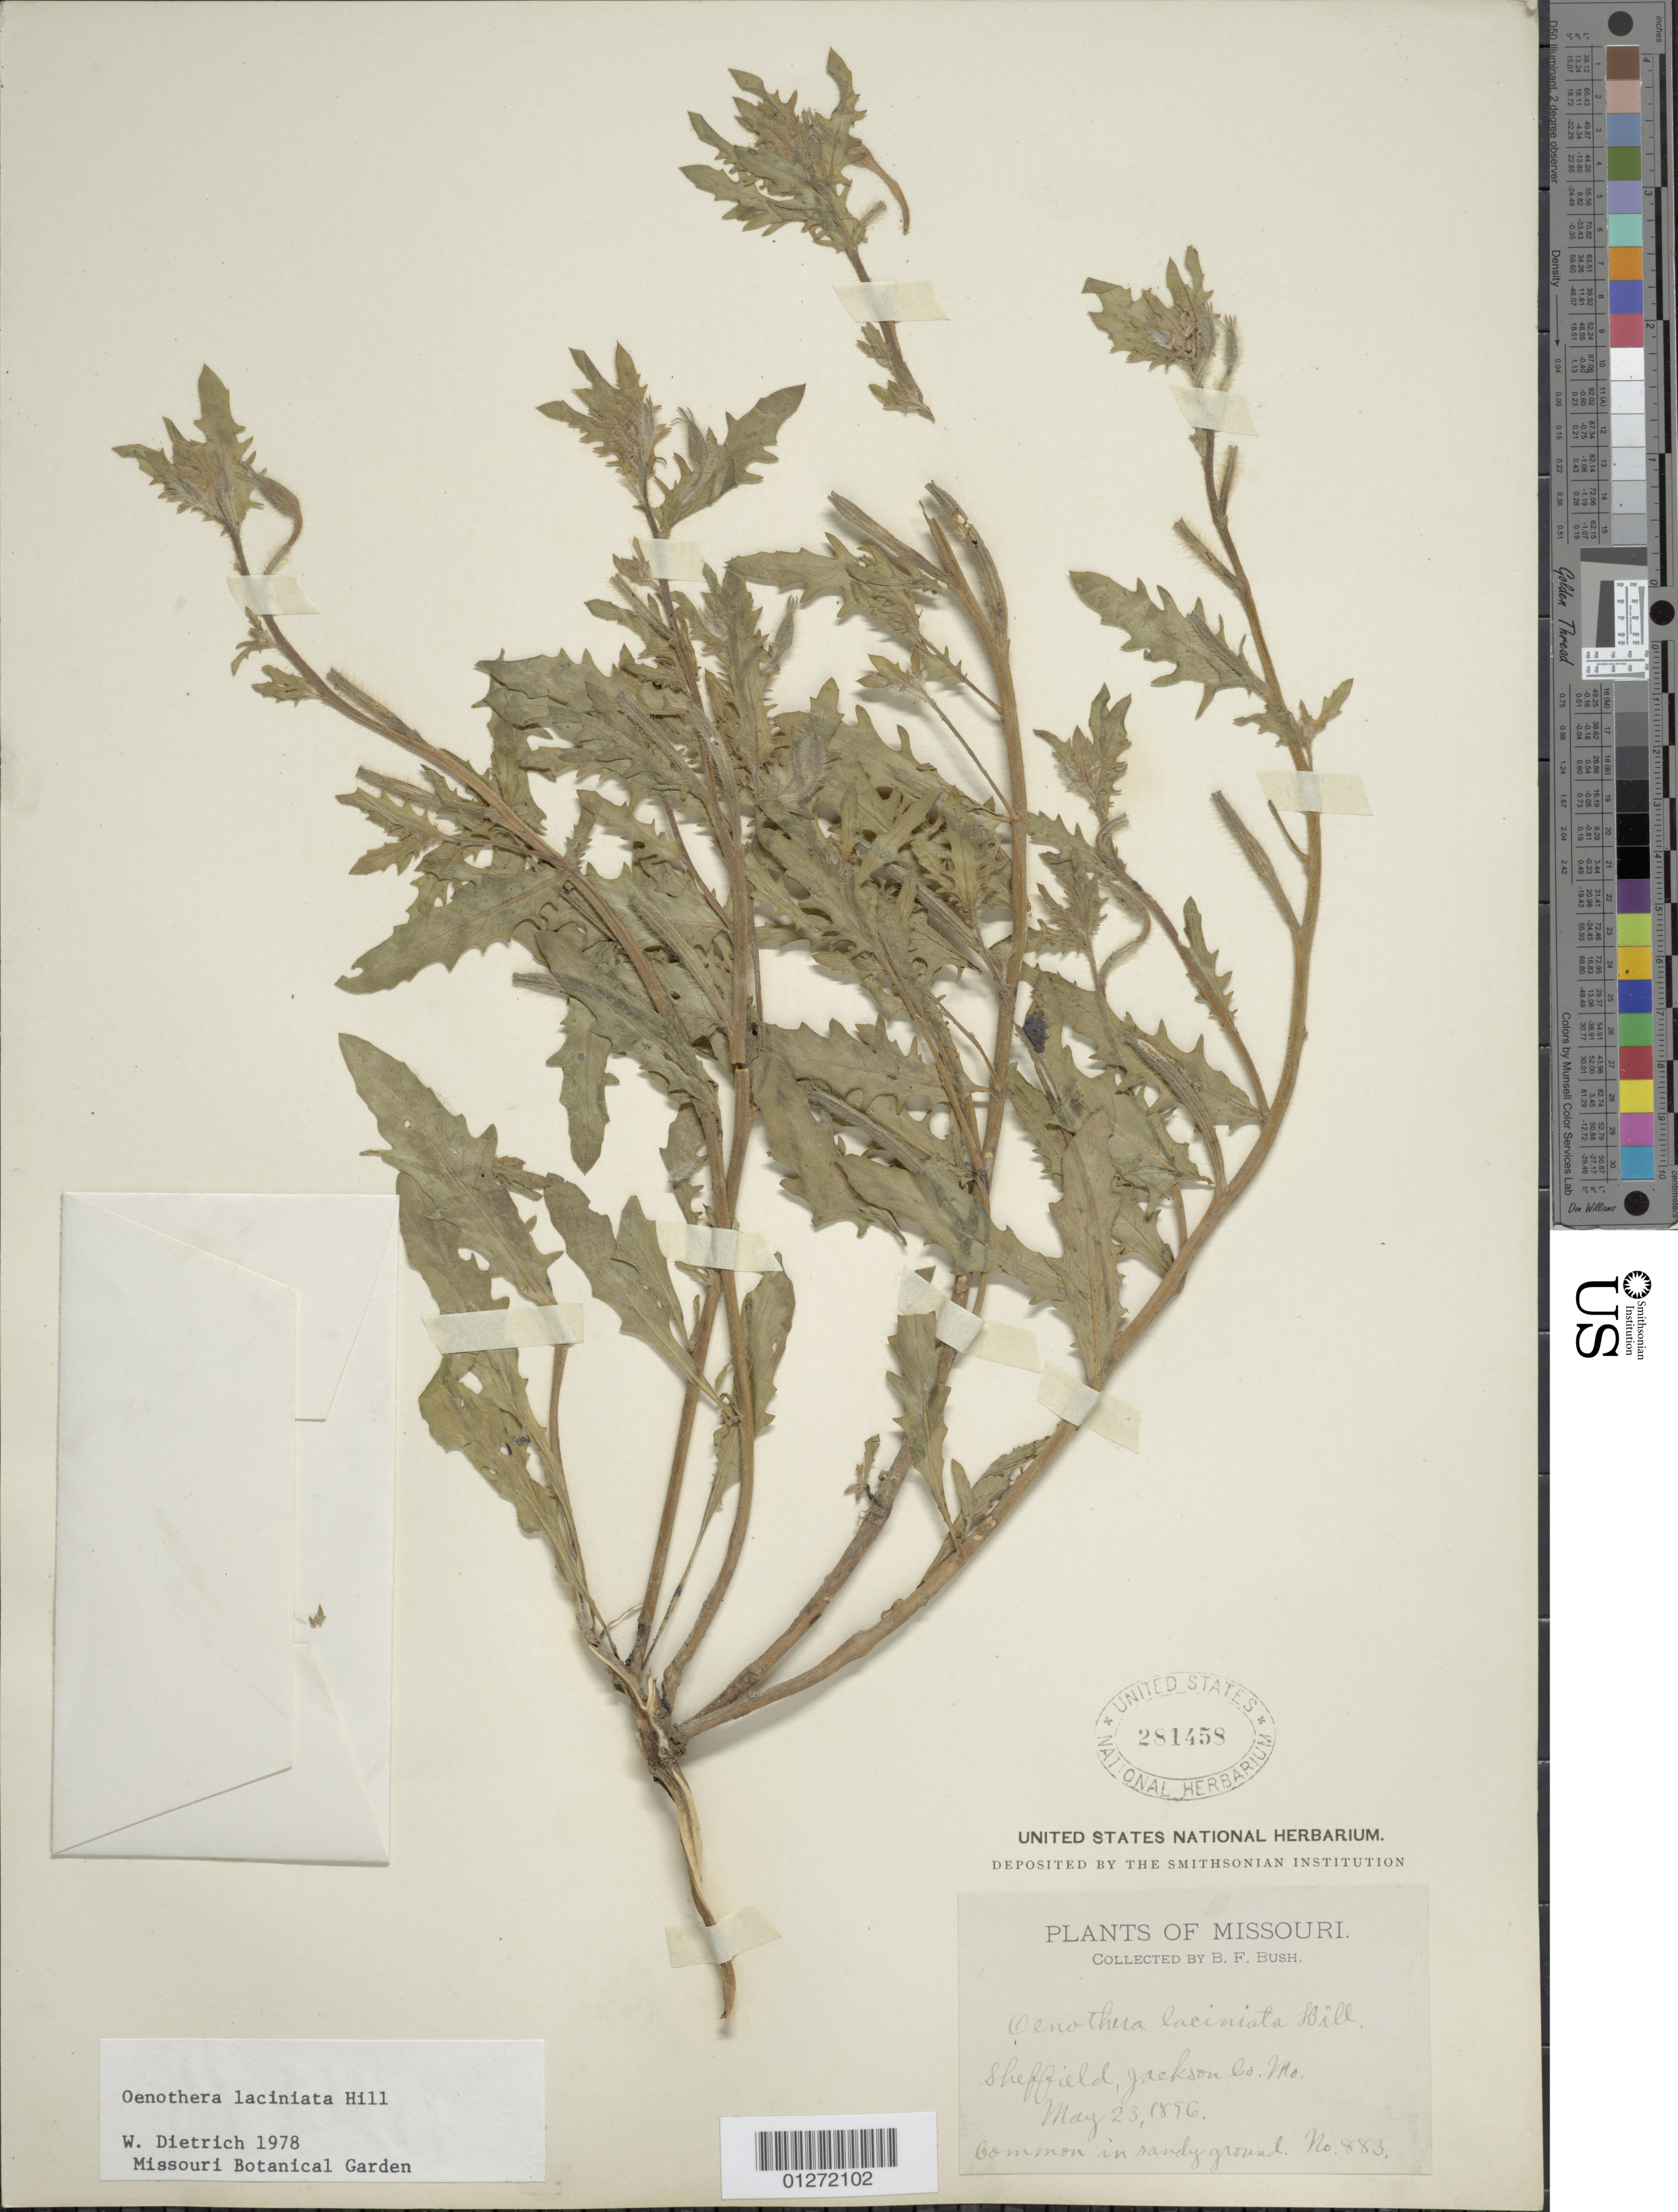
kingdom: Plantae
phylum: Tracheophyta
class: Magnoliopsida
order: Myrtales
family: Onagraceae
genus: Oenothera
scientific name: Oenothera laciniata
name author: Hill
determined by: Dietrich, W.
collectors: B. F. Bush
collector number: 883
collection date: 1893-05-23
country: United States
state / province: Missouri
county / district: Jackson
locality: Sheffield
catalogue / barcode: US 281458